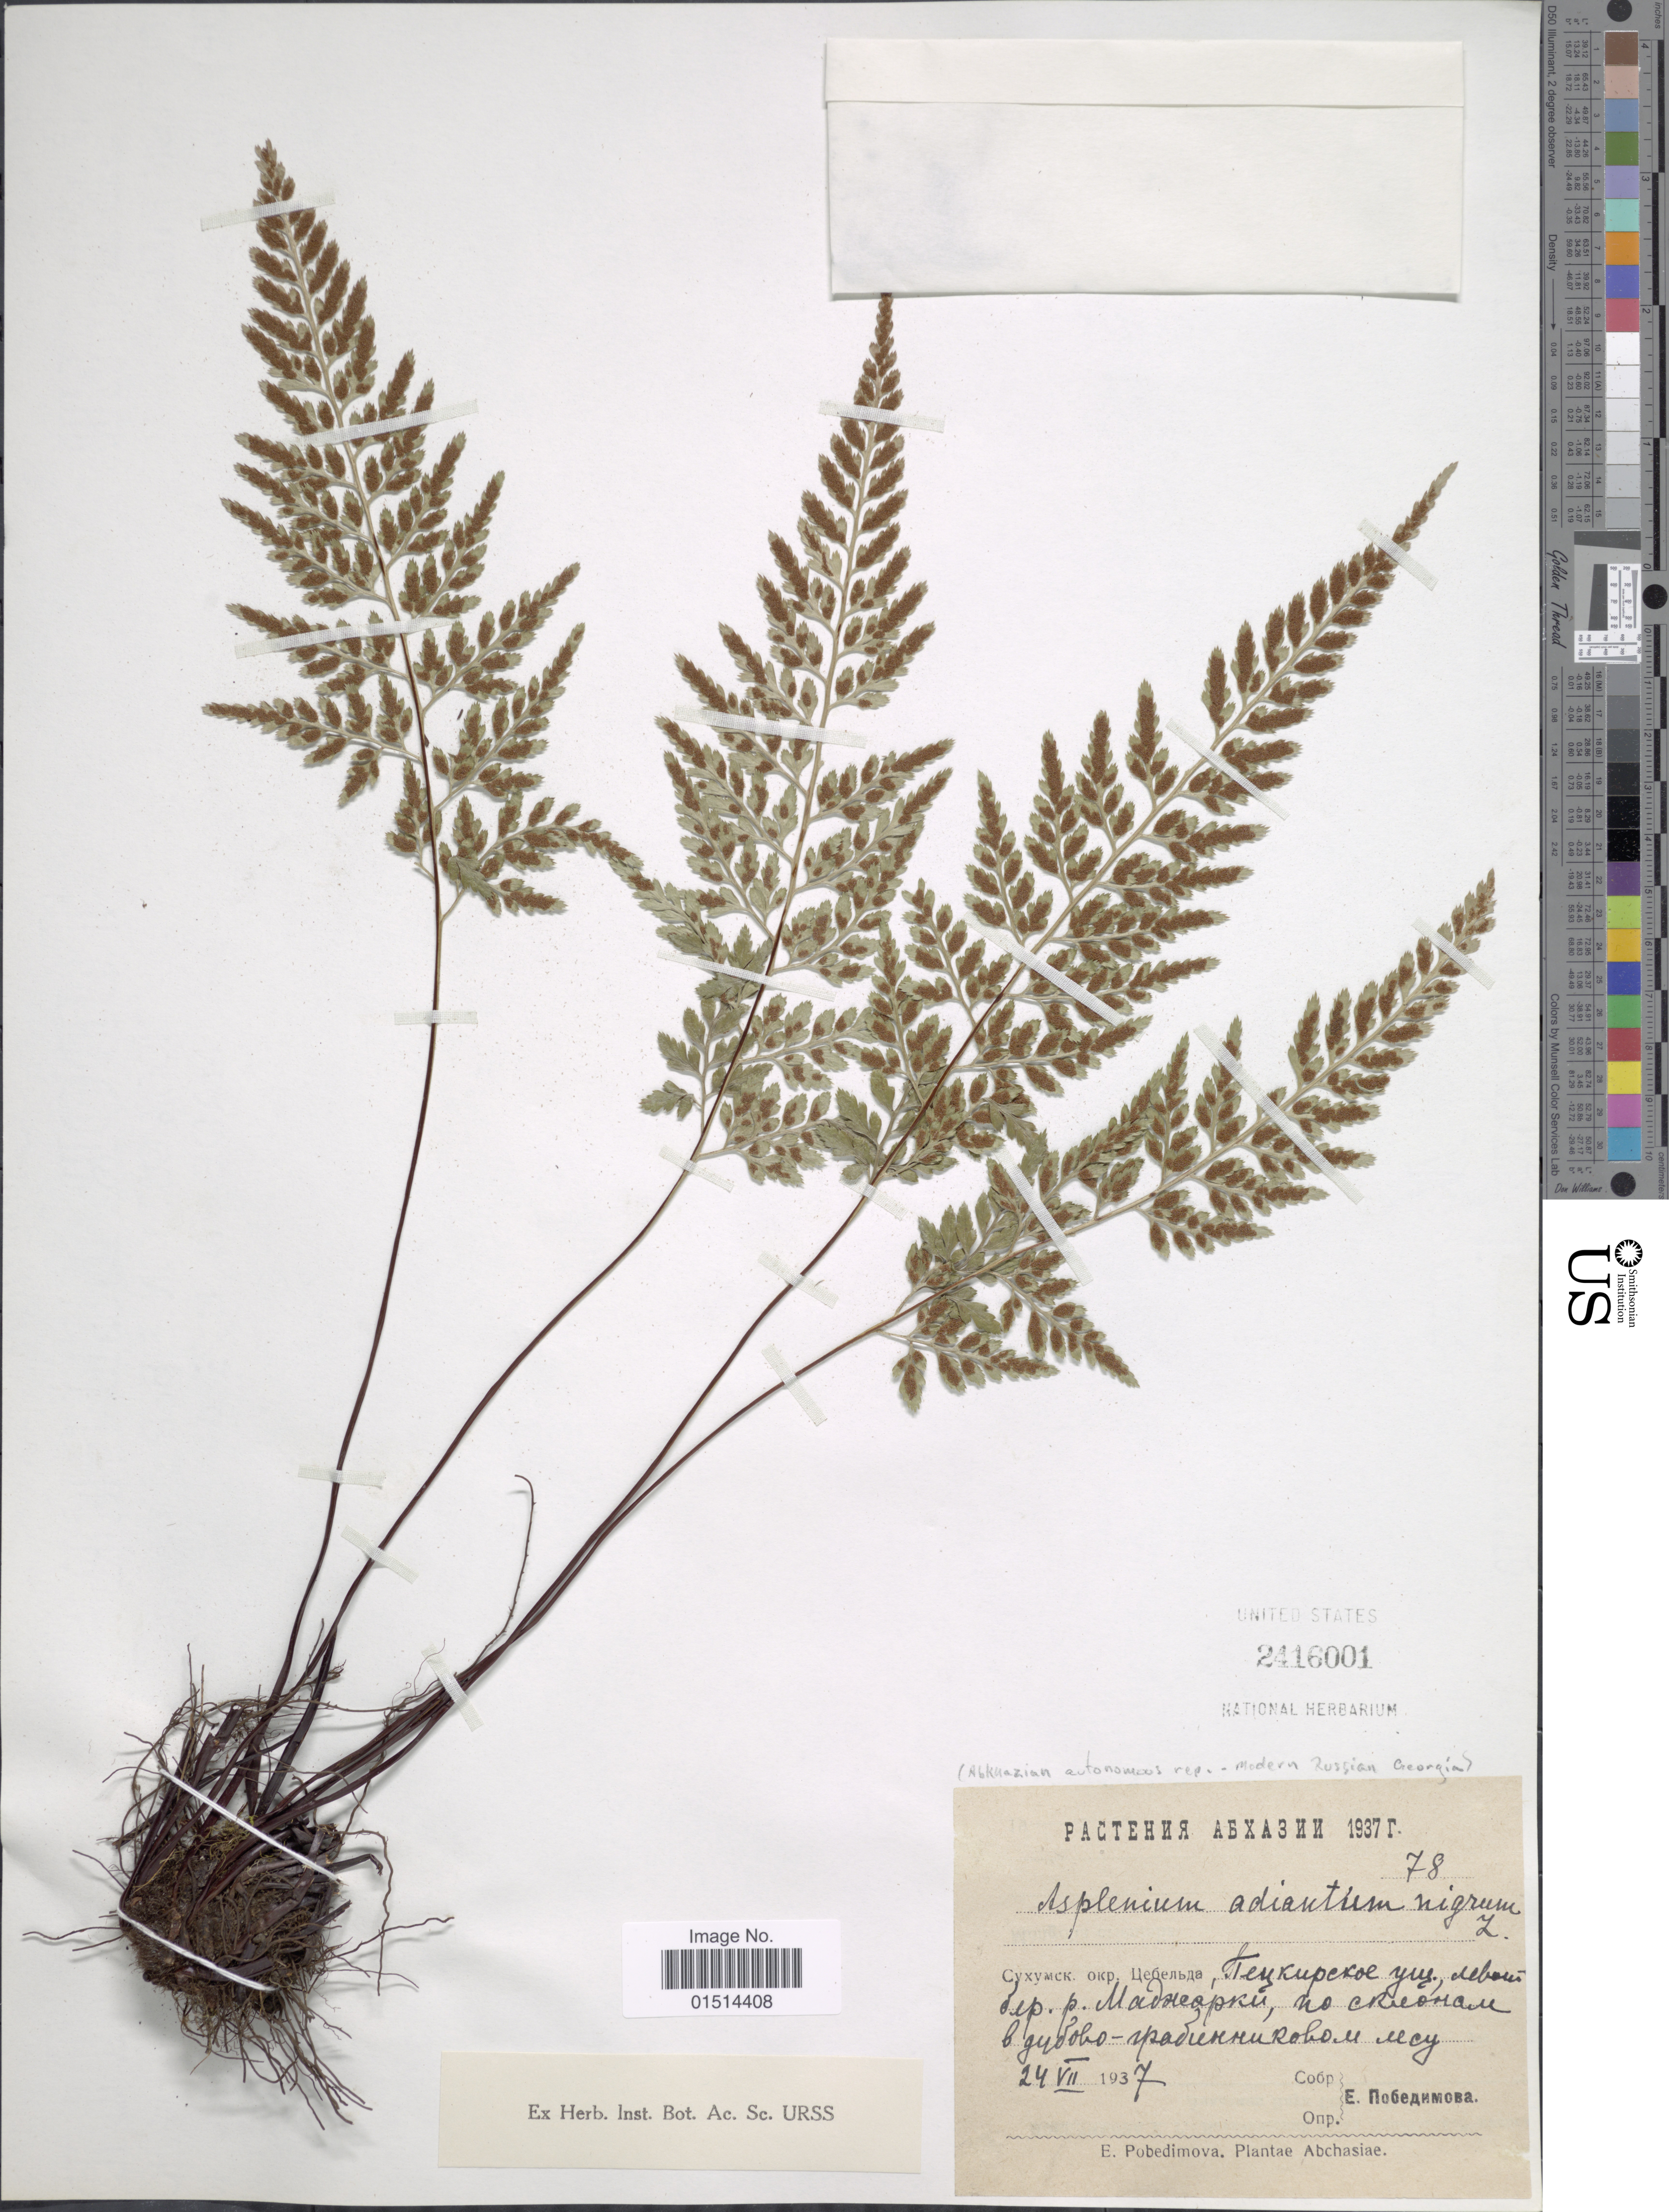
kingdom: Plantae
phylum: Tracheophyta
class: Polypodiopsida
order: Polypodiales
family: Aspleniaceae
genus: Asplenium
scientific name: Asplenium adiantum-nigrum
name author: L.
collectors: E. Pobedimova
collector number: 78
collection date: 1937-07-24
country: Georgia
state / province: Abkhazia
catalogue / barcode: US 2416001